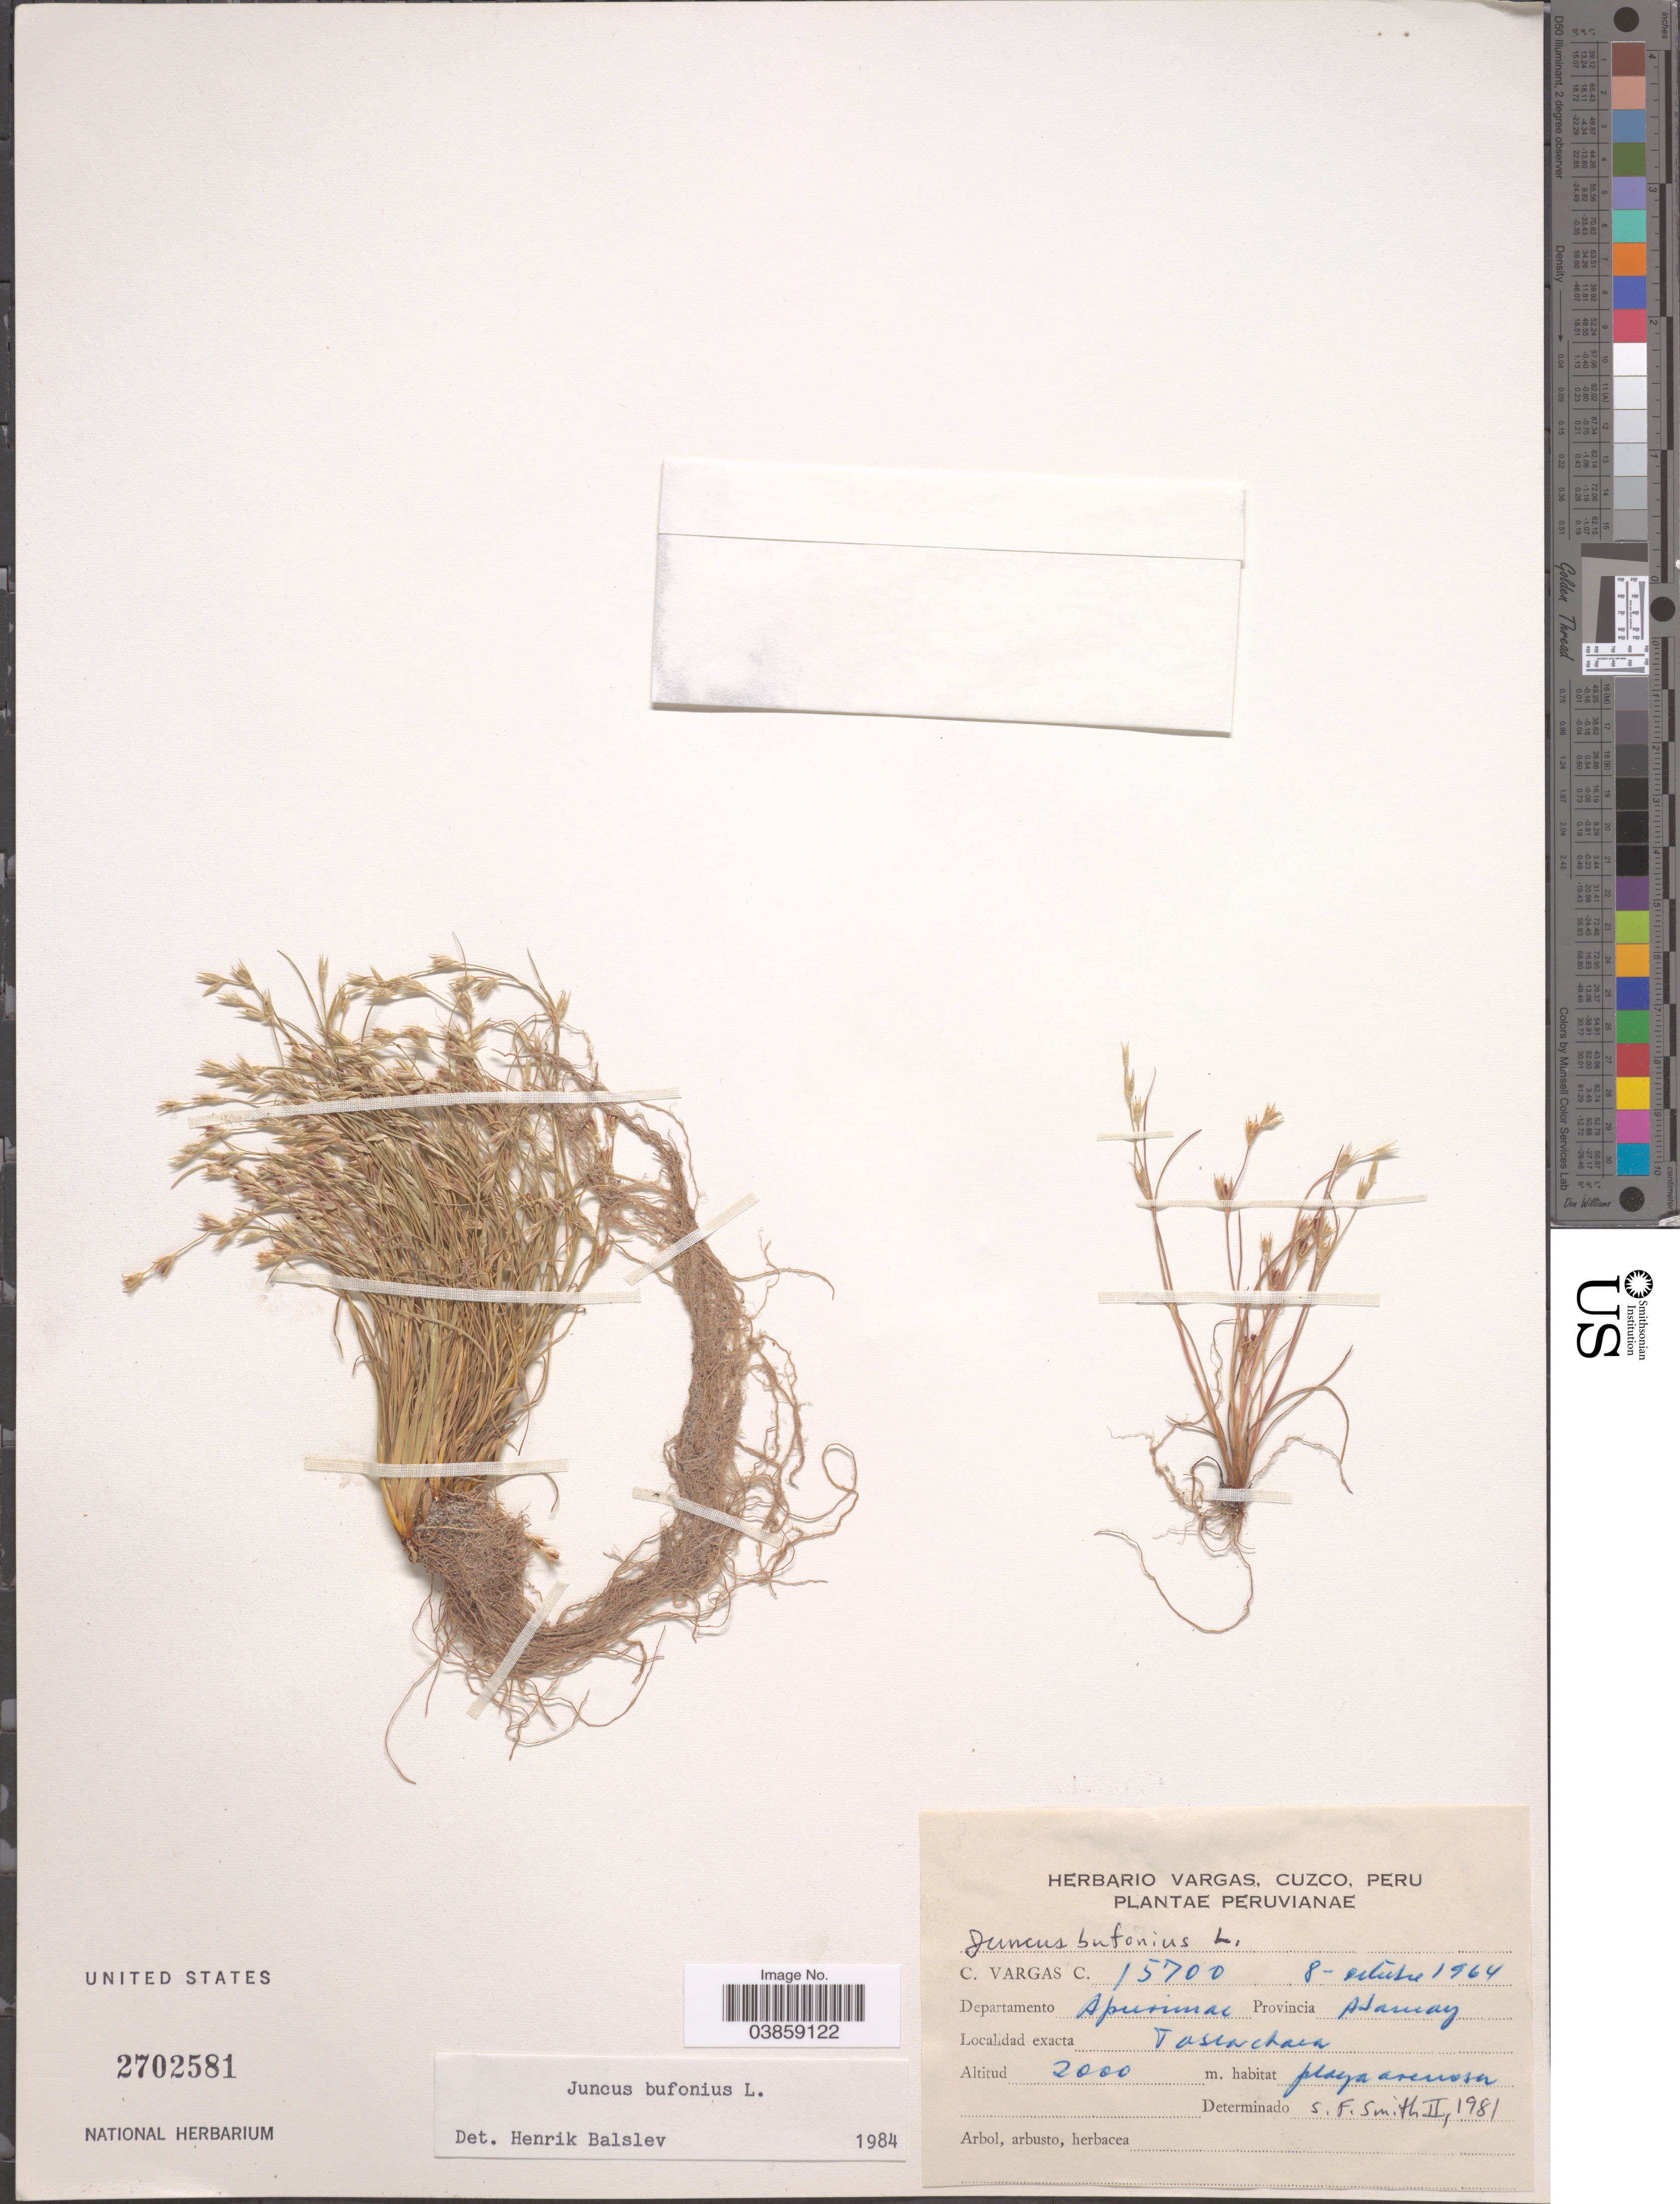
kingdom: Plantae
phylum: Tracheophyta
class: Liliopsida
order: Poales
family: Juncaceae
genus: Juncus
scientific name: Juncus bufonius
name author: L.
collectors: C. Vargas Calderón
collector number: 15700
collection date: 1964-10-08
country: Peru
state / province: Apurímac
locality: Departamento Apurimac, Provincia Abancay, Tablachaca.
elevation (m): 2000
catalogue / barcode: US 2702581